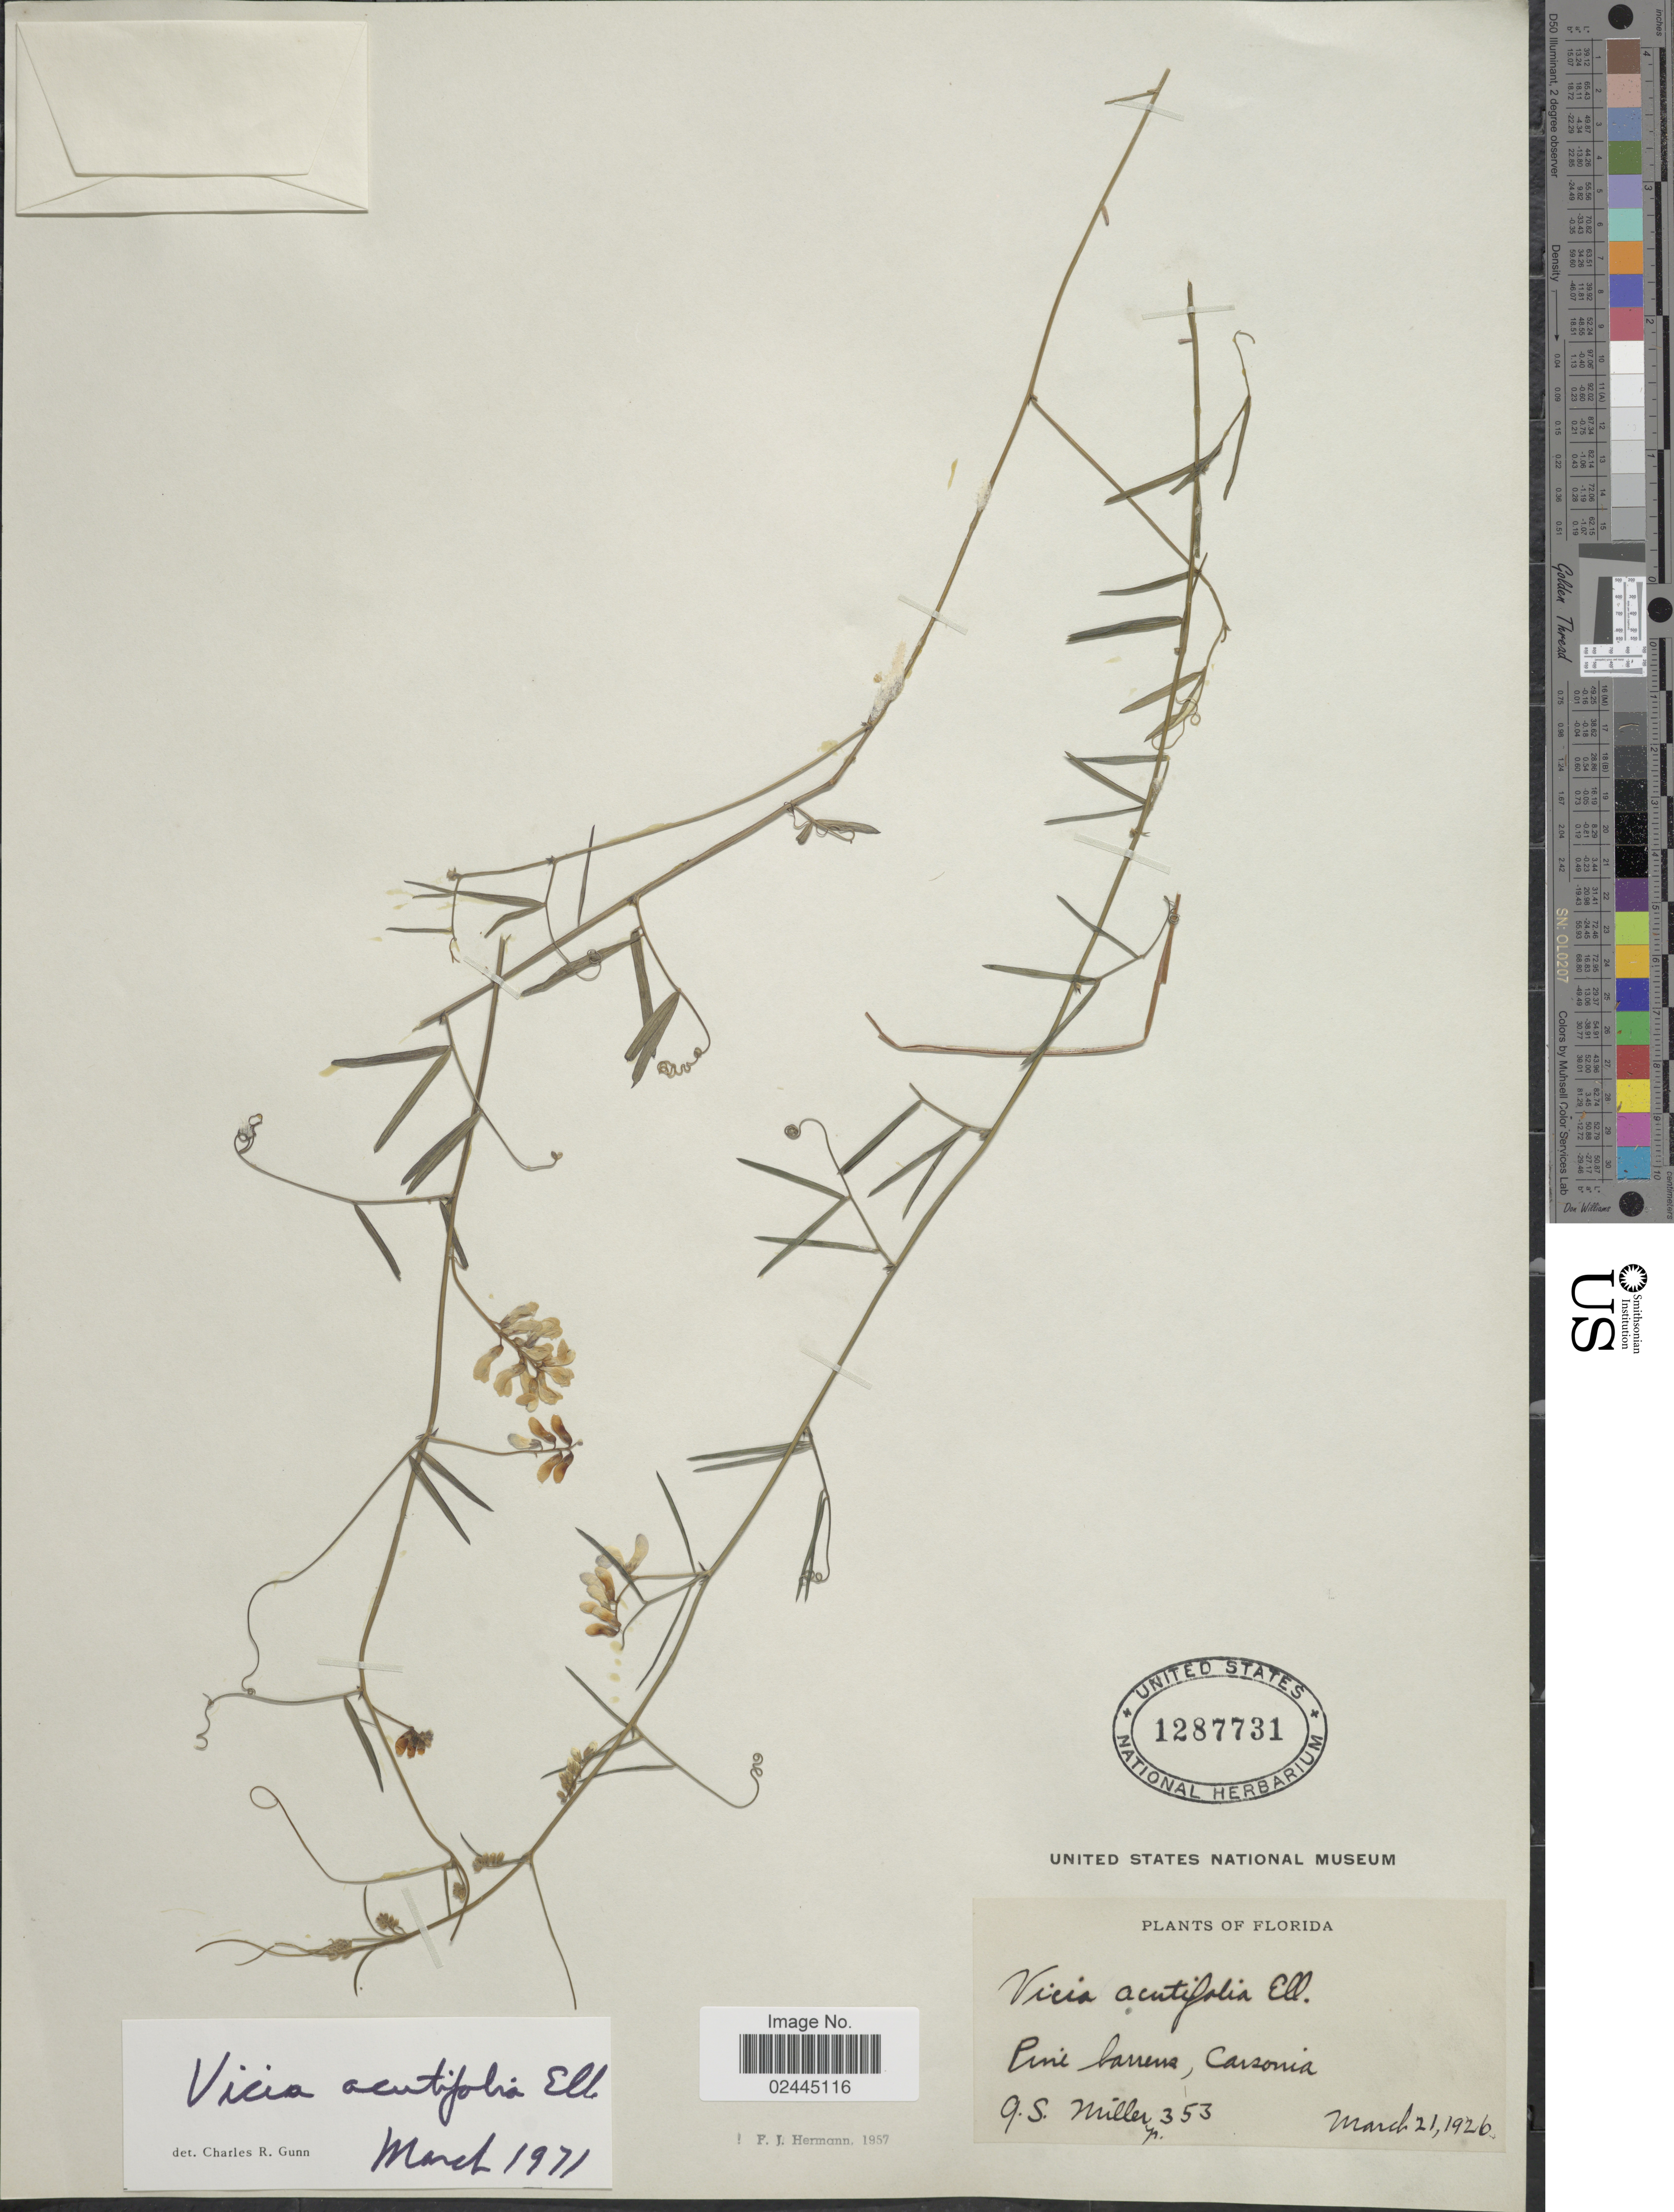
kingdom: Plantae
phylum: Tracheophyta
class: Magnoliopsida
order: Fabales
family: Fabaceae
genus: Vicia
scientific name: Vicia acutifolia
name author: Elliott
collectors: G. S. Miller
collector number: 353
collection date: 1926-03-21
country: United States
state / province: Florida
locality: Pine barrens, Carsonia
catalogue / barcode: US 1287731